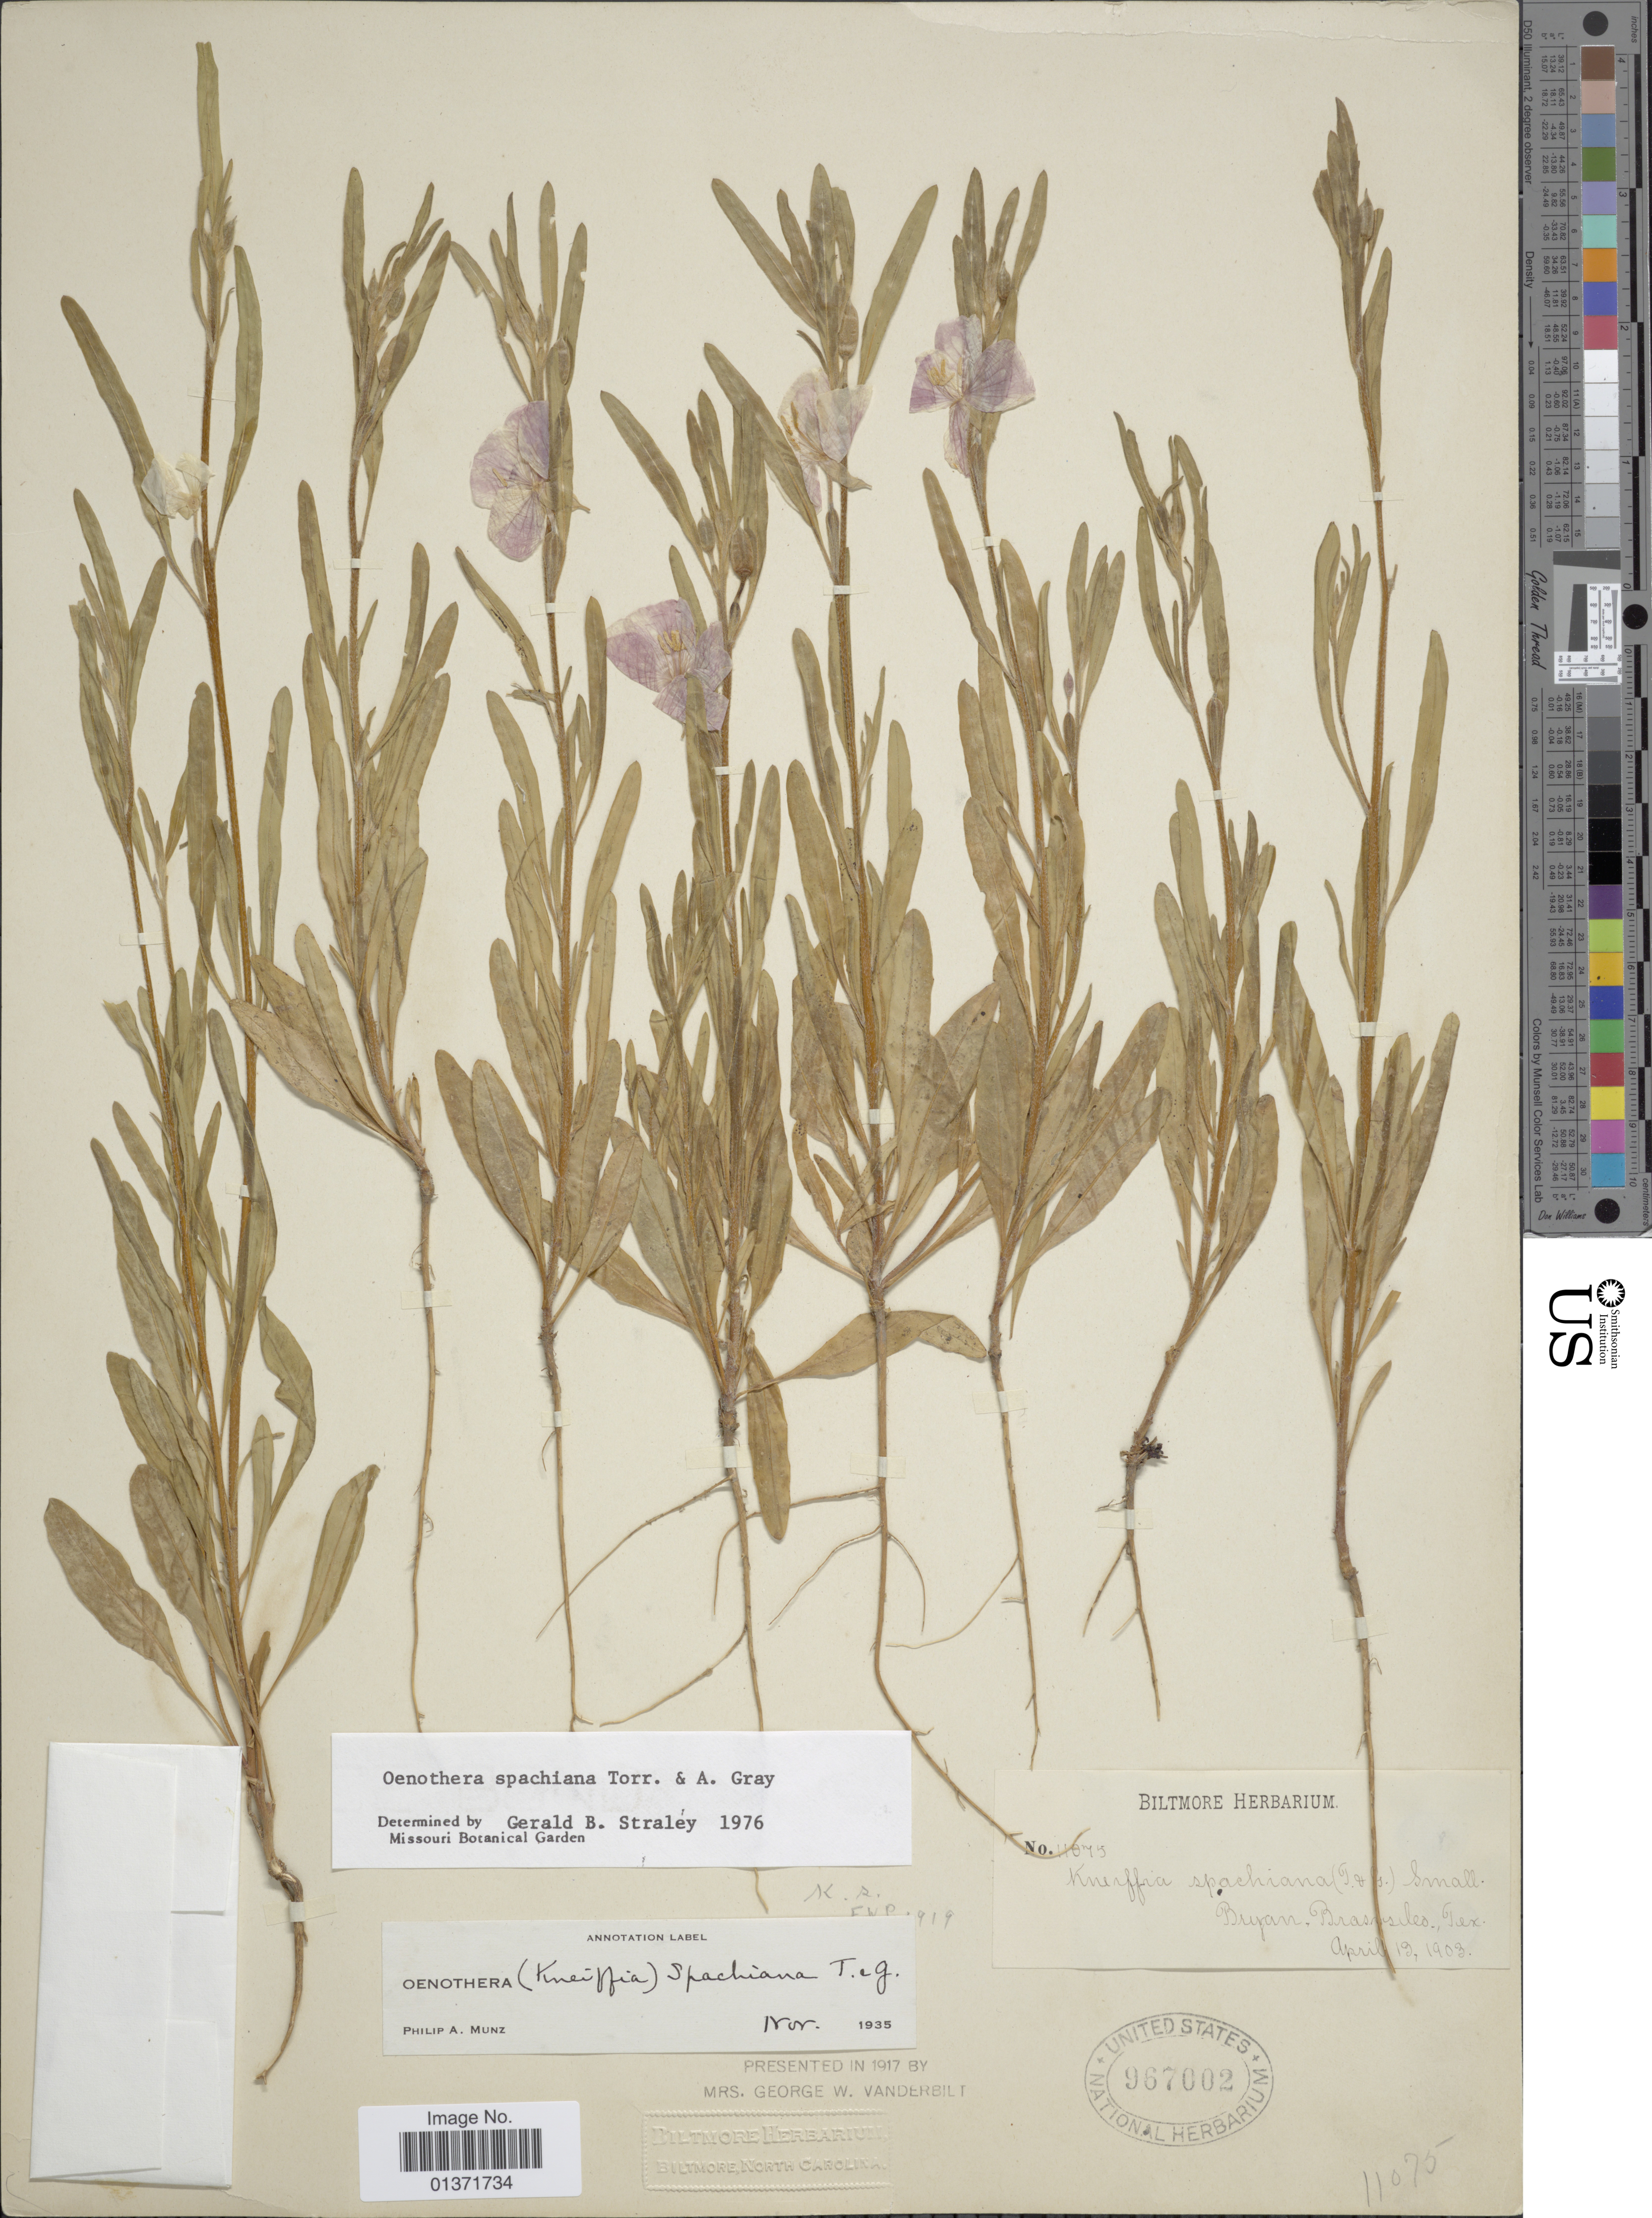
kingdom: Plantae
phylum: Tracheophyta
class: Magnoliopsida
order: Myrtales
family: Onagraceae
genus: Oenothera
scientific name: Oenothera spachiana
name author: Torr. & A. Gray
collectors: ex herb. Biltmore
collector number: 11075*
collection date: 1903-04-13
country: United States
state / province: Texas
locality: Bryan, Brazos Co.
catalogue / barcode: US 967002